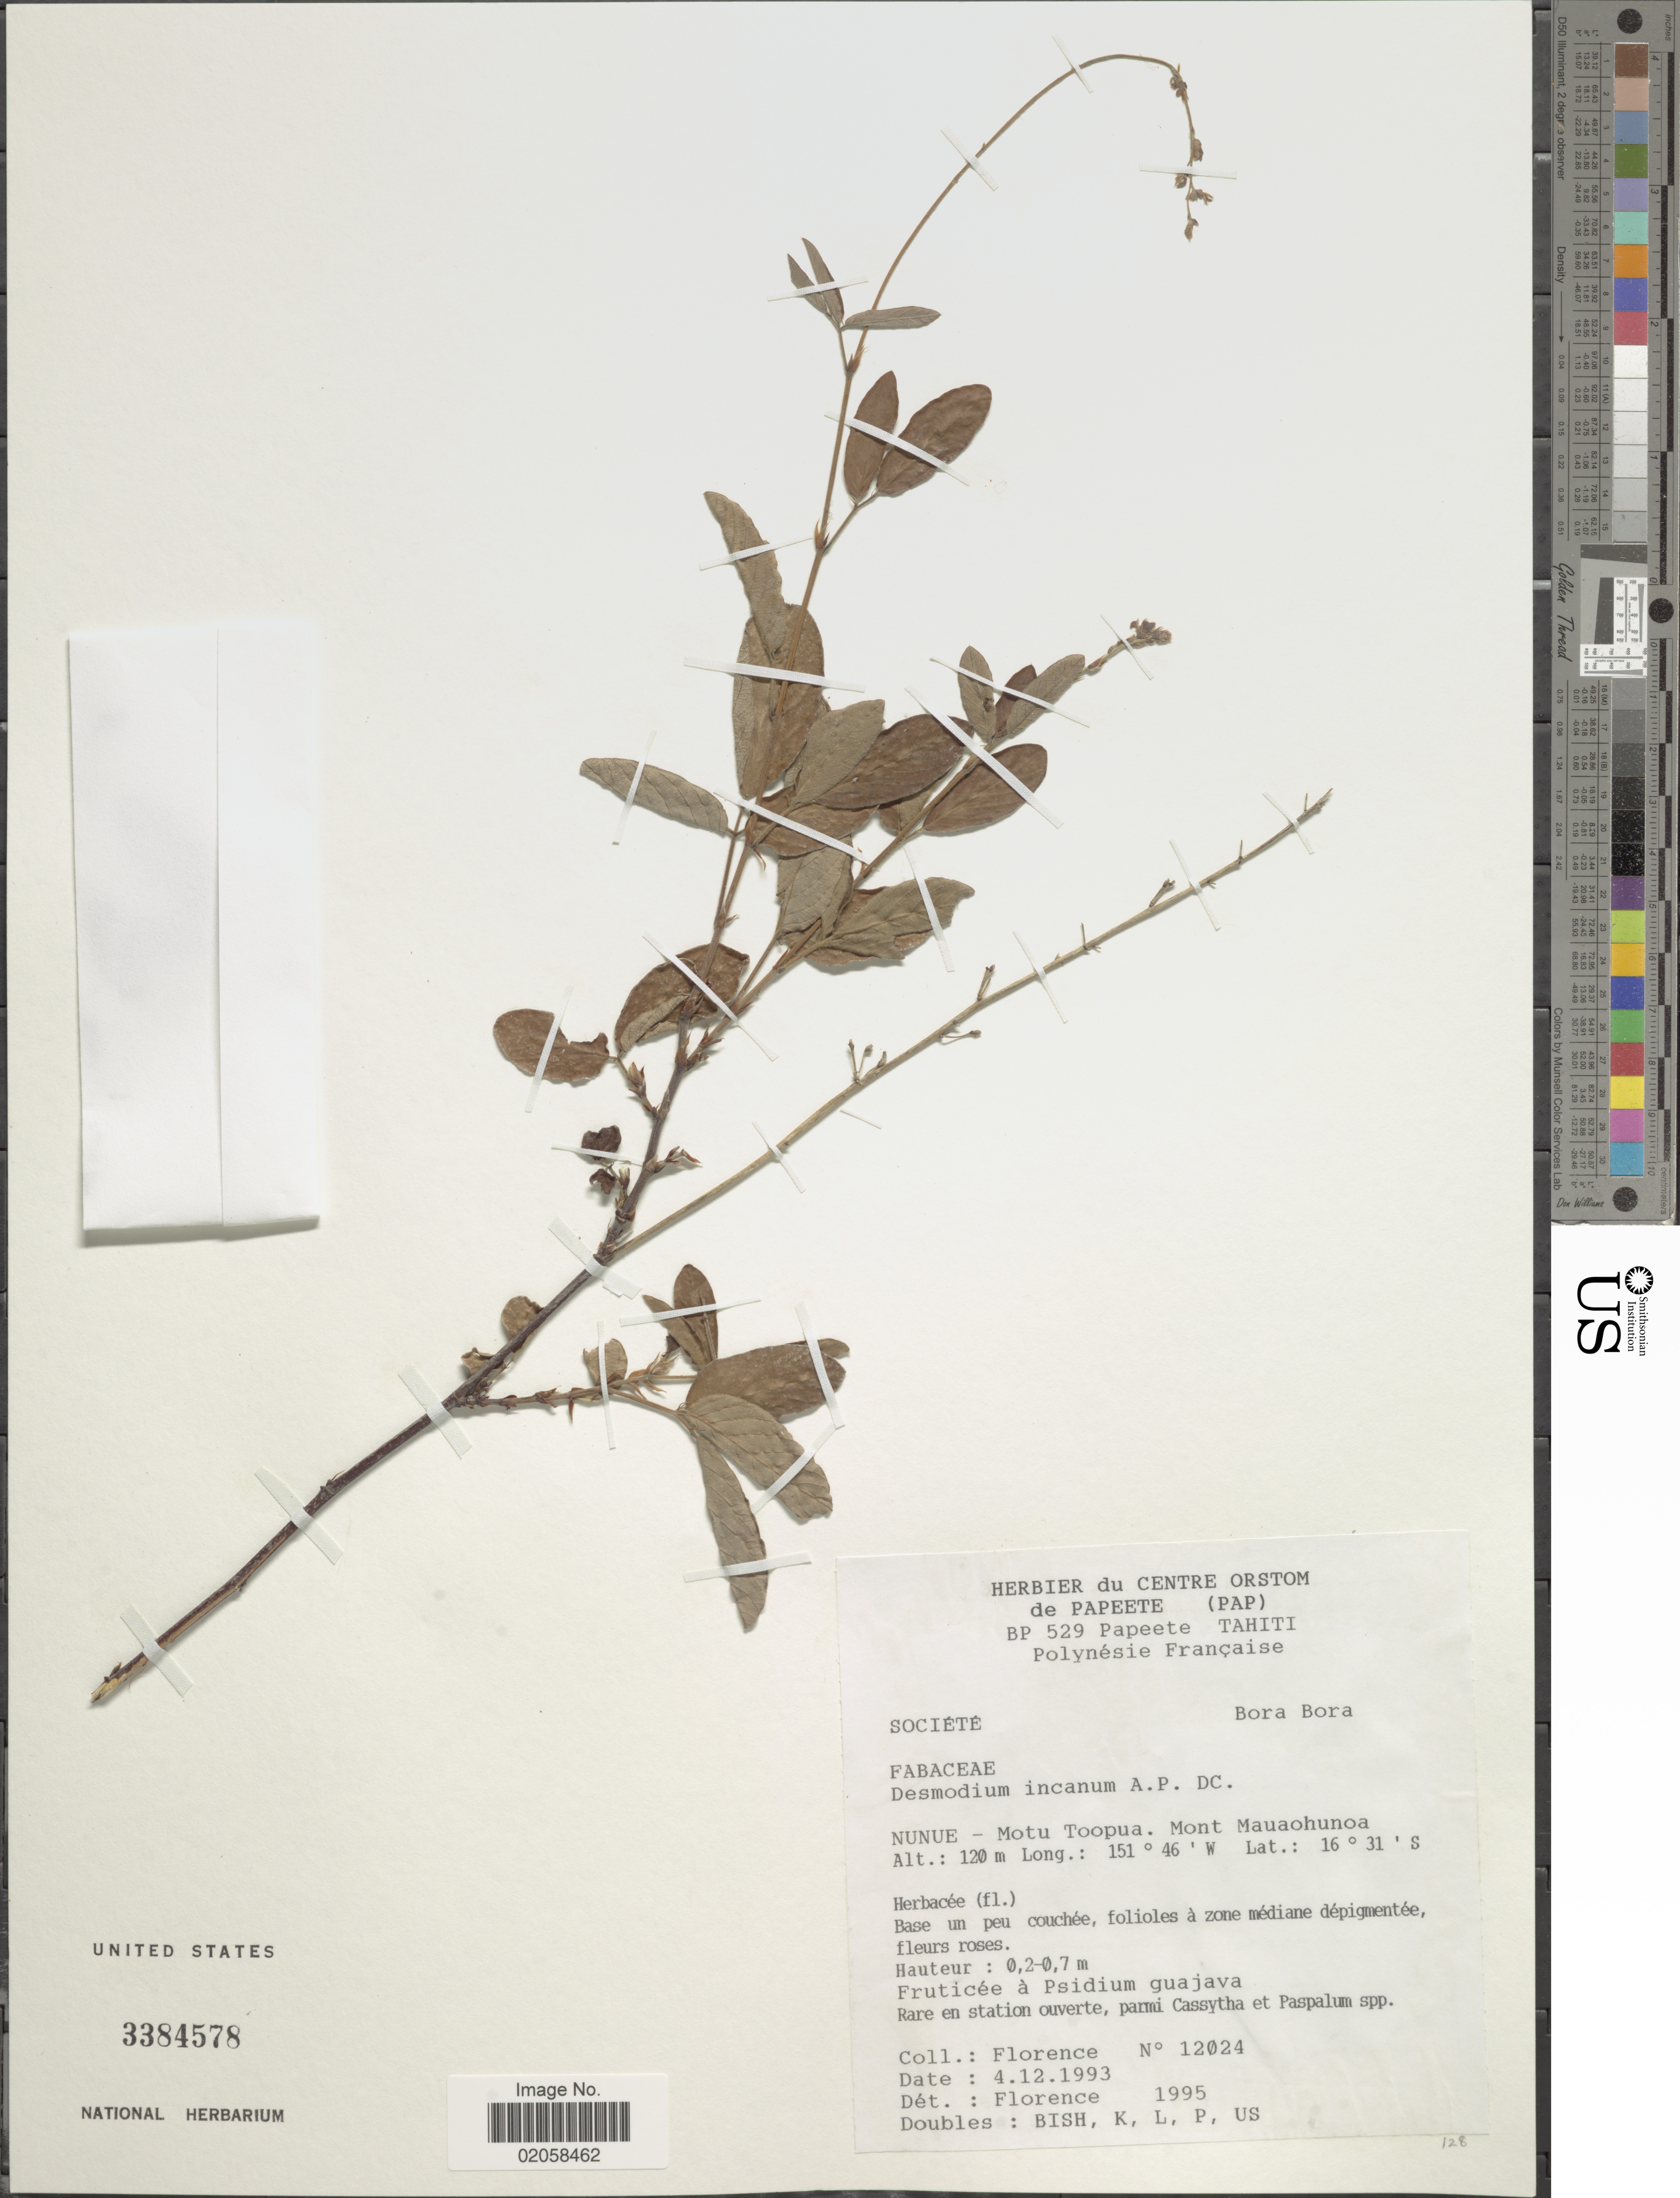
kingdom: Plantae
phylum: Tracheophyta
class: Magnoliopsida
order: Fabales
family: Fabaceae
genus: Desmodium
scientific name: Desmodium incanum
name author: (Sw.) DC.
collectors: -. Florence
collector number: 12024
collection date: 1993-12-04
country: French Polynesia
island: Bora Bora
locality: Societe, Bora Bora, Nunue-Motu Toopua, Mont Mauaohunoa.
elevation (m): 120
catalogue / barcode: US 3384578